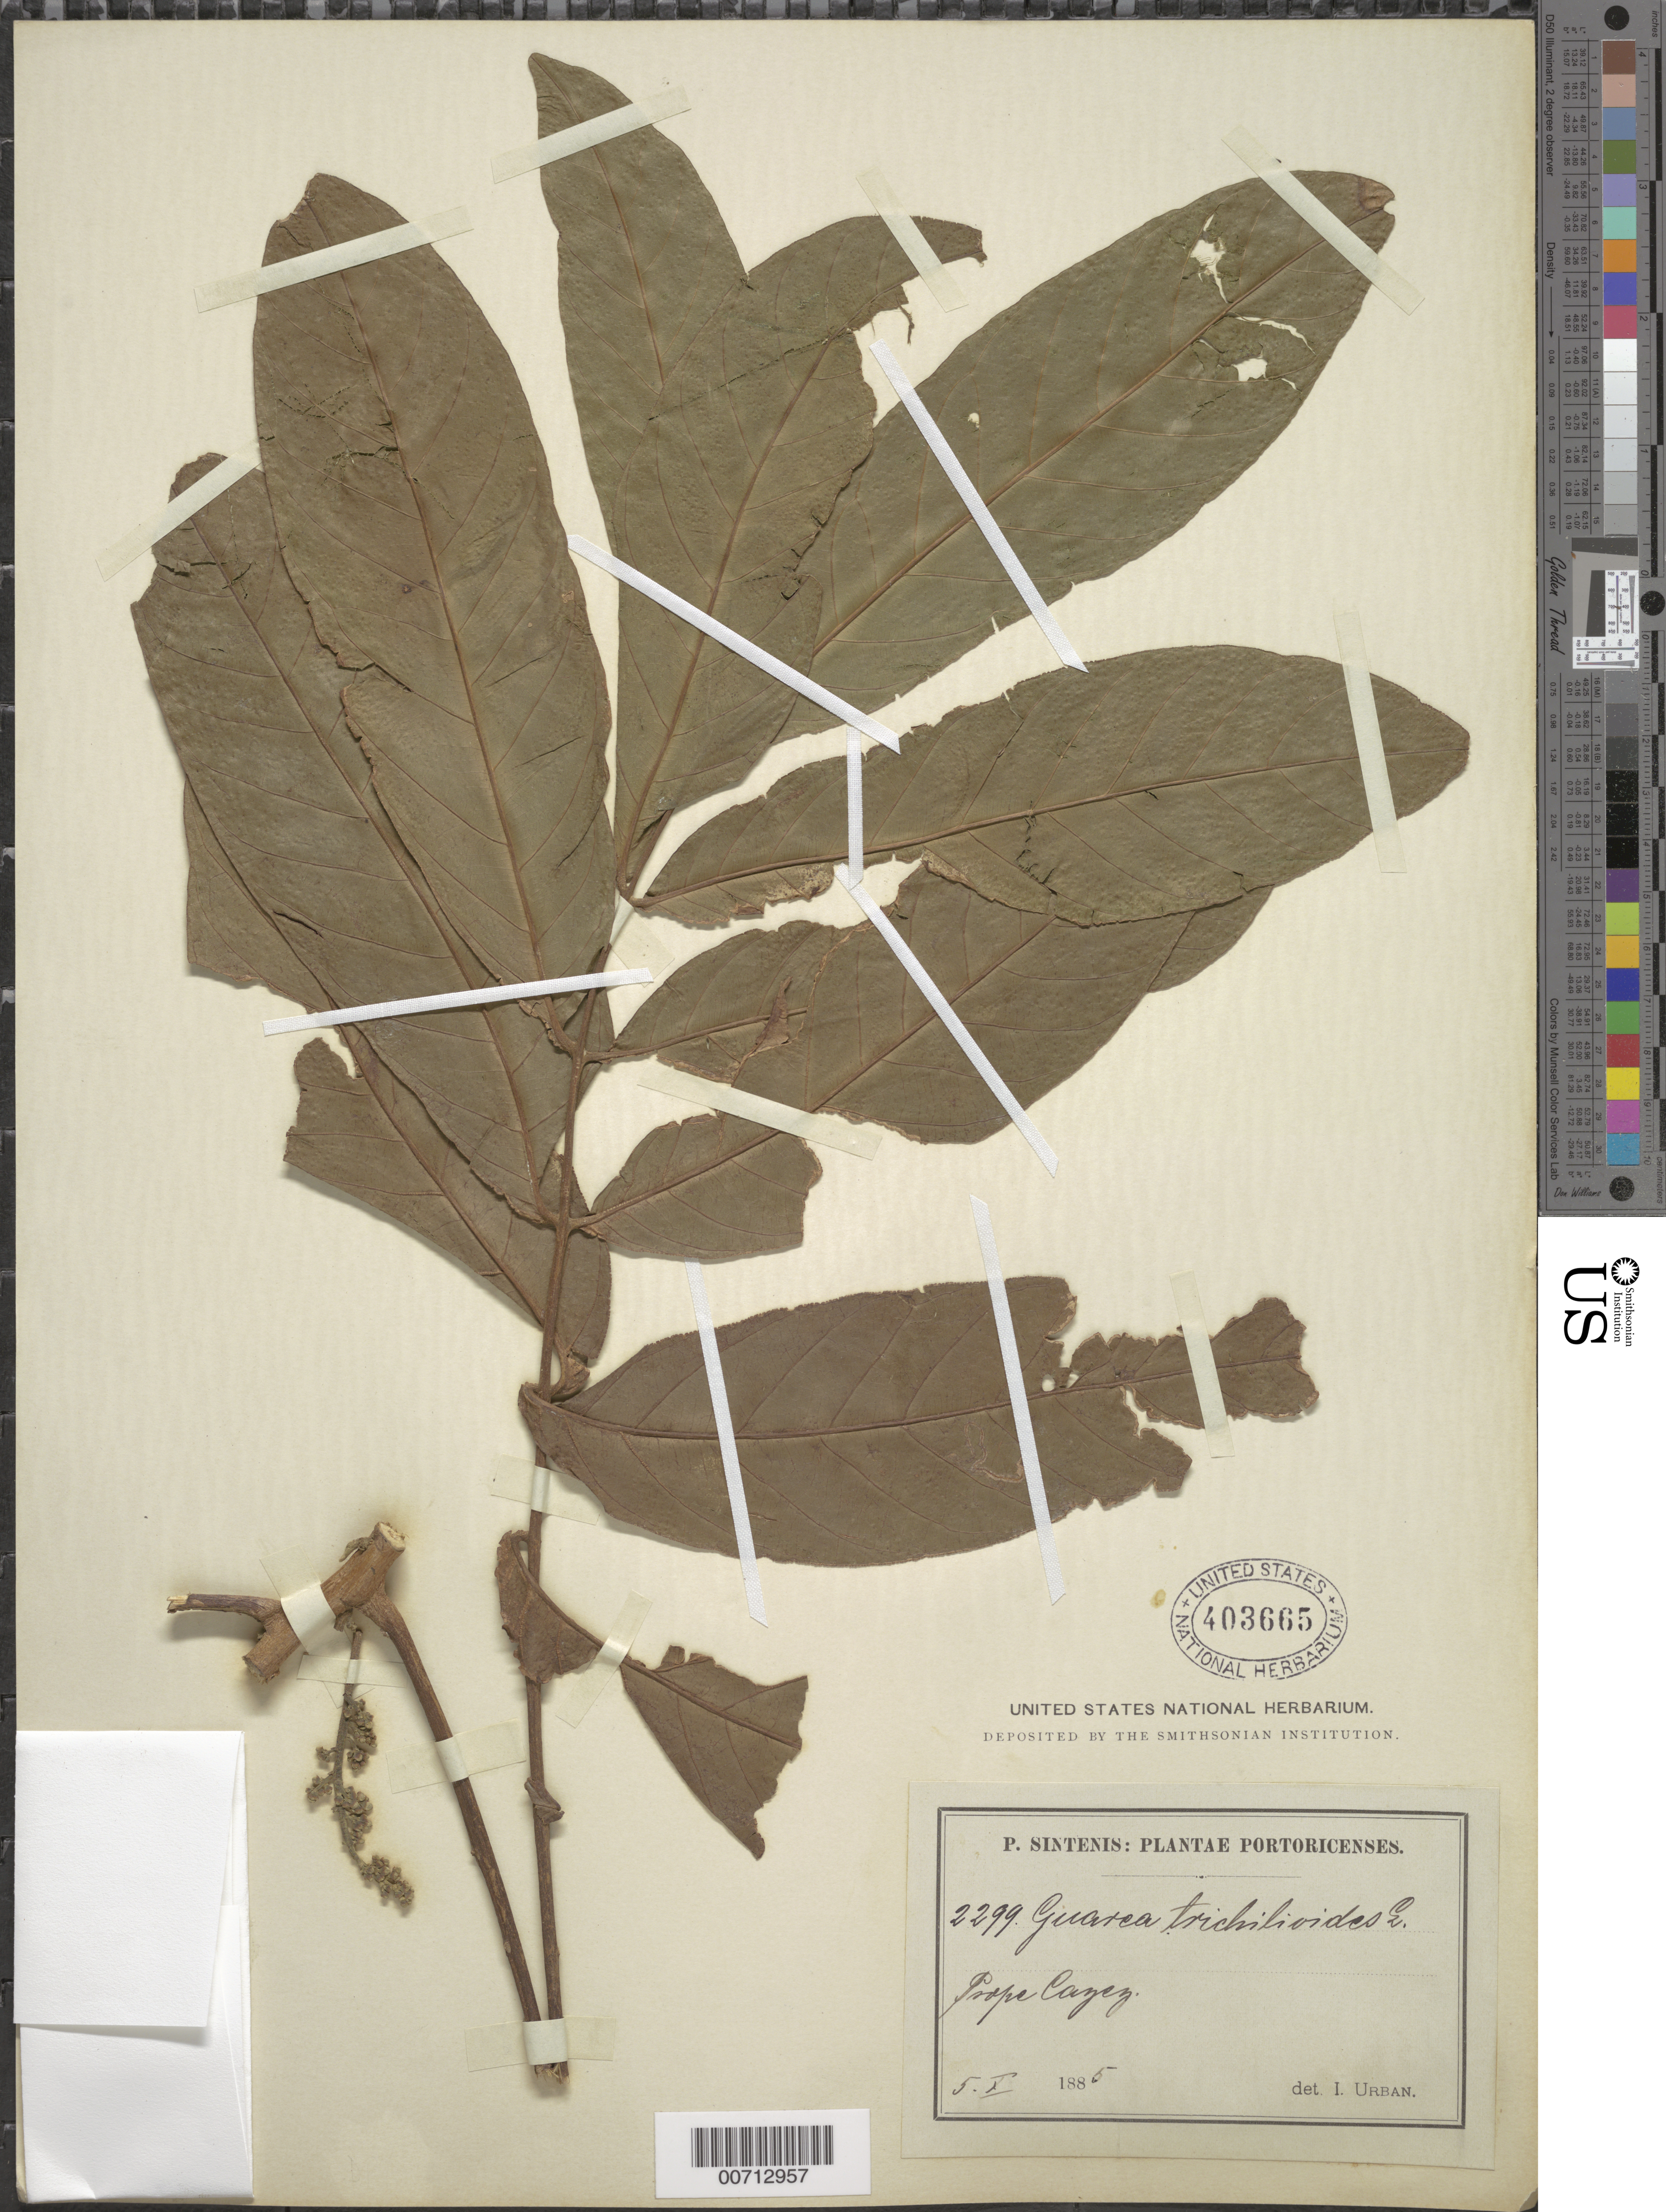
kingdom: Plantae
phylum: Tracheophyta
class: Magnoliopsida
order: Sapindales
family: Meliaceae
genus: Guarea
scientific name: Guarea trichilioides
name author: L.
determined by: Urban, Ignatz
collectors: P. Sintenis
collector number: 2299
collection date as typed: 05 Oct 1885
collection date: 1885-10-05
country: Puerto Rico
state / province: Cayey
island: Greater Antilles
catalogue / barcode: US 403665